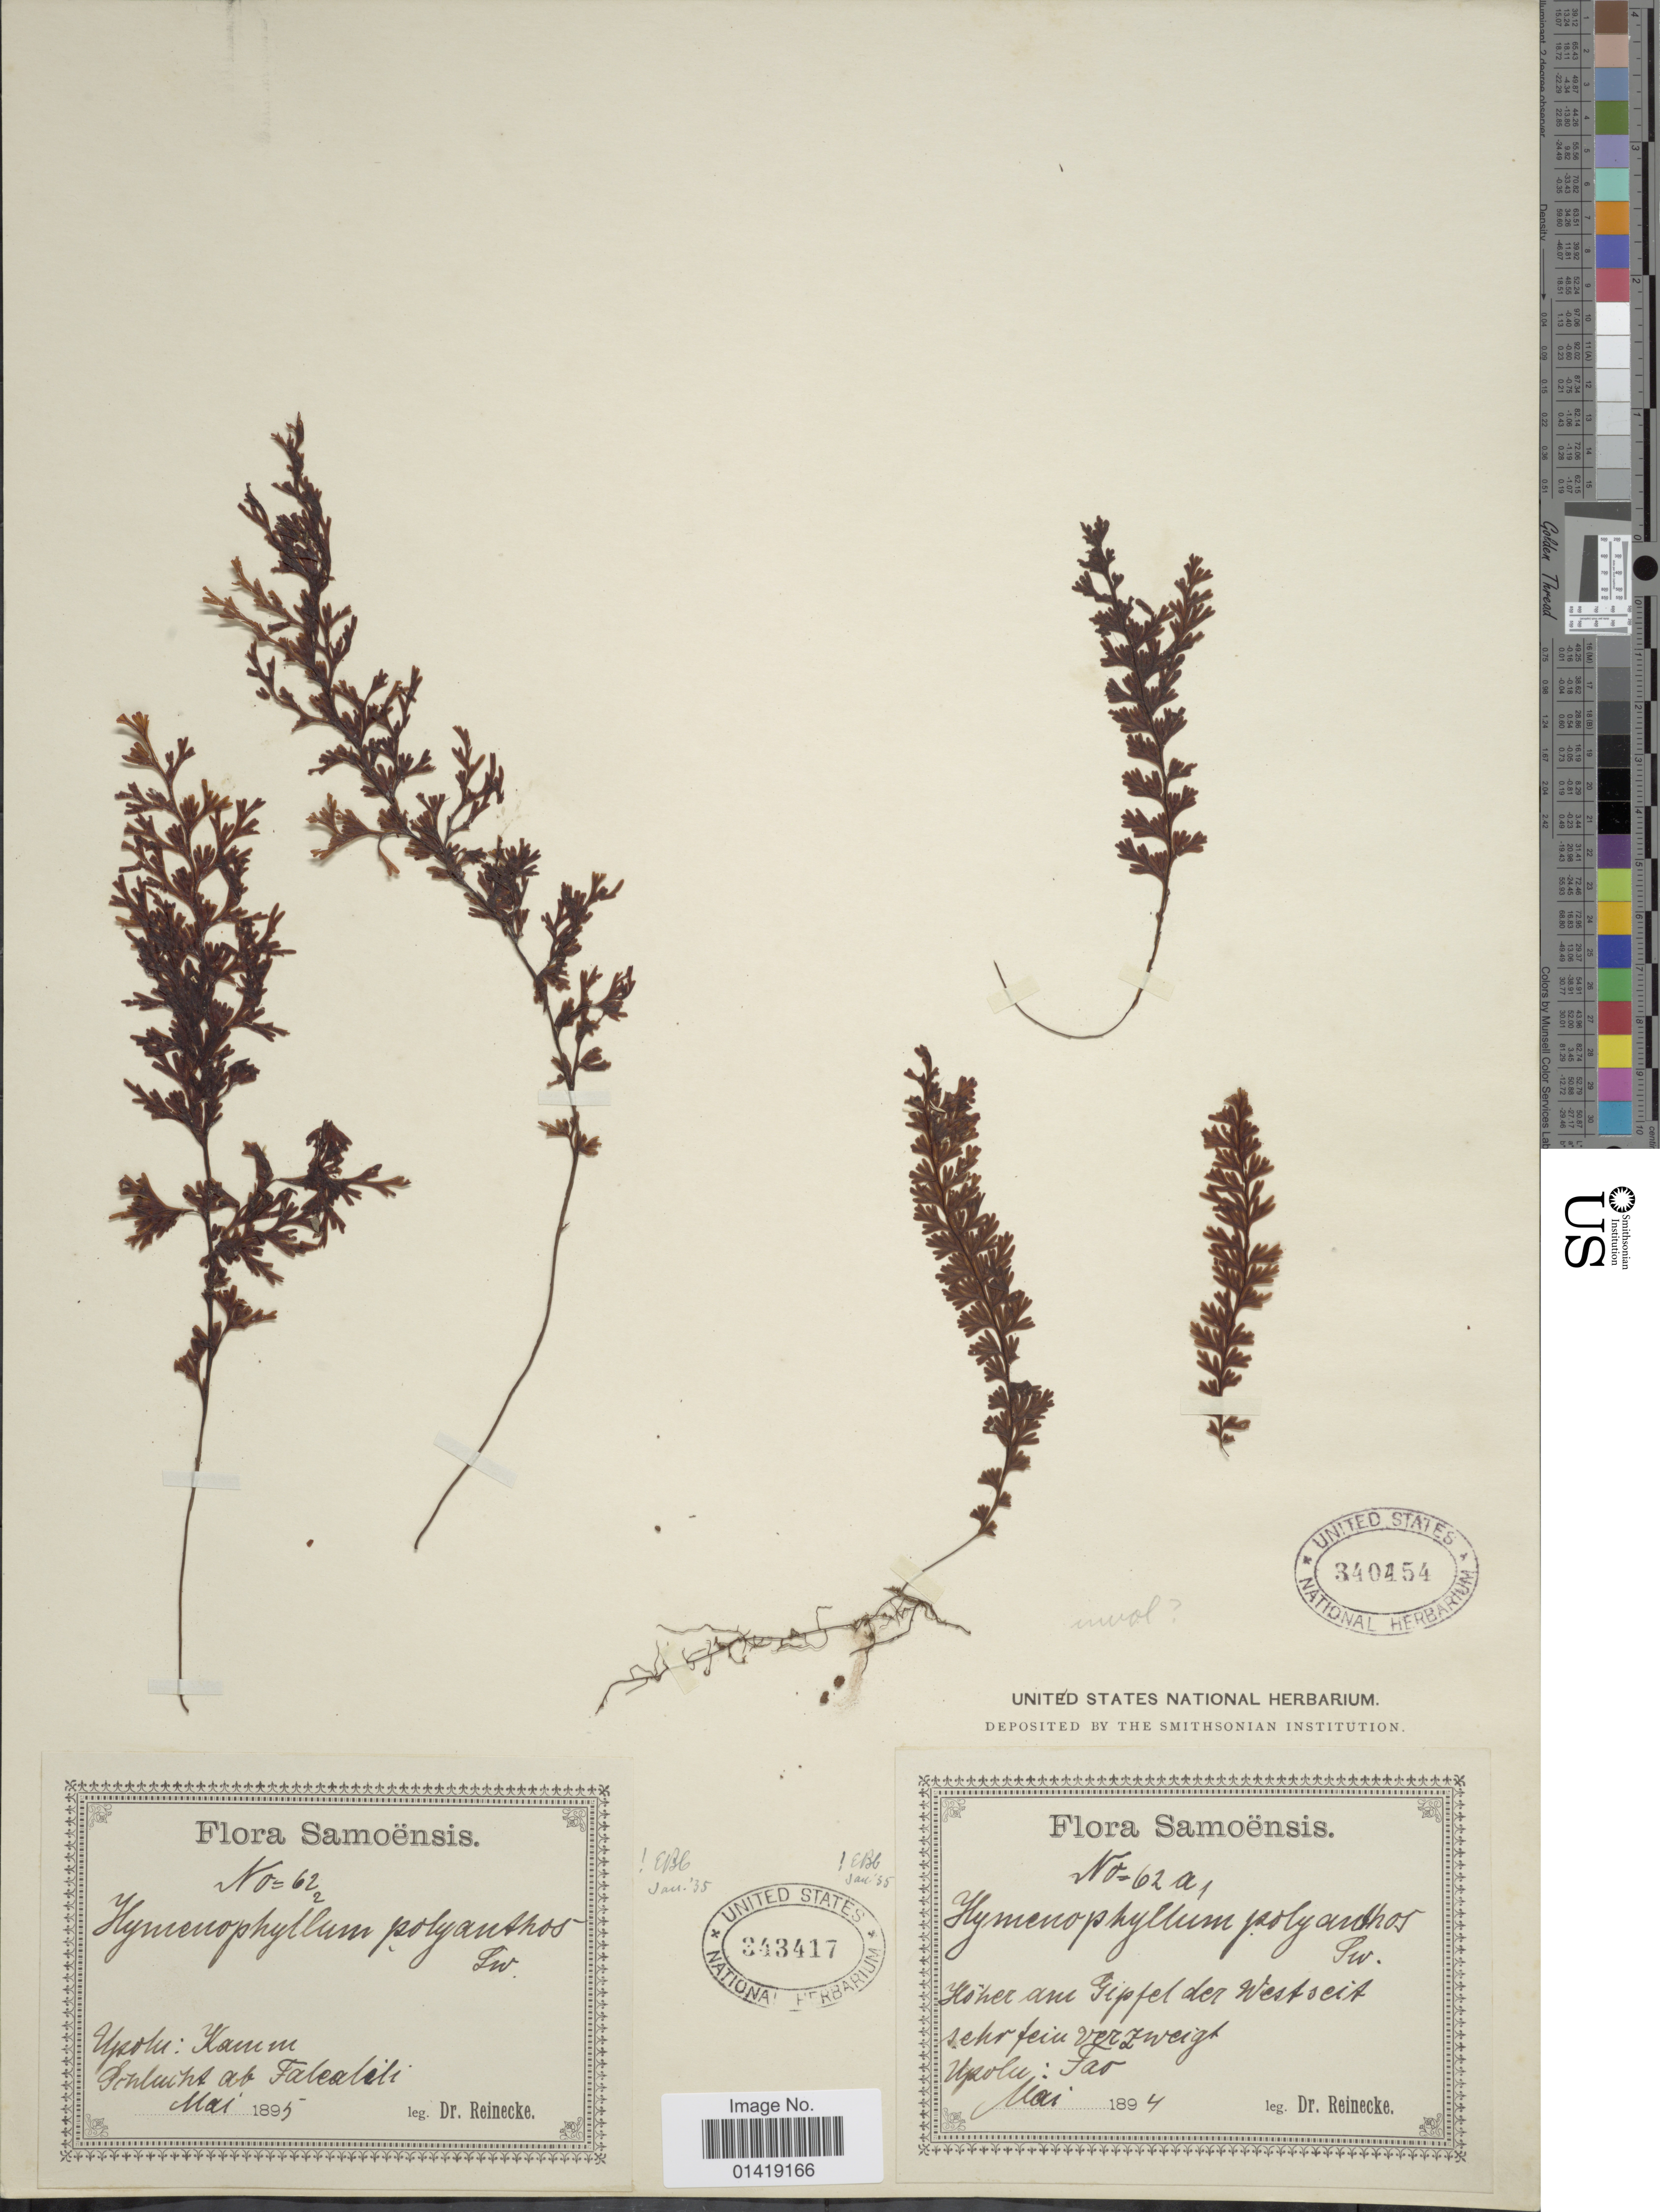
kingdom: Plantae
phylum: Tracheophyta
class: Polypodiopsida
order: Hymenophyllales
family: Hymenophyllaceae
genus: Hymenophyllum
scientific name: Hymenophyllum polyanthos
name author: (Sw.) Sw.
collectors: -- Reinecke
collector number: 62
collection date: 1895-05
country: Samoa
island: Upolu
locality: Upolu Kamm Schluht ab Falealili [interpreted]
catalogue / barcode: US 343417